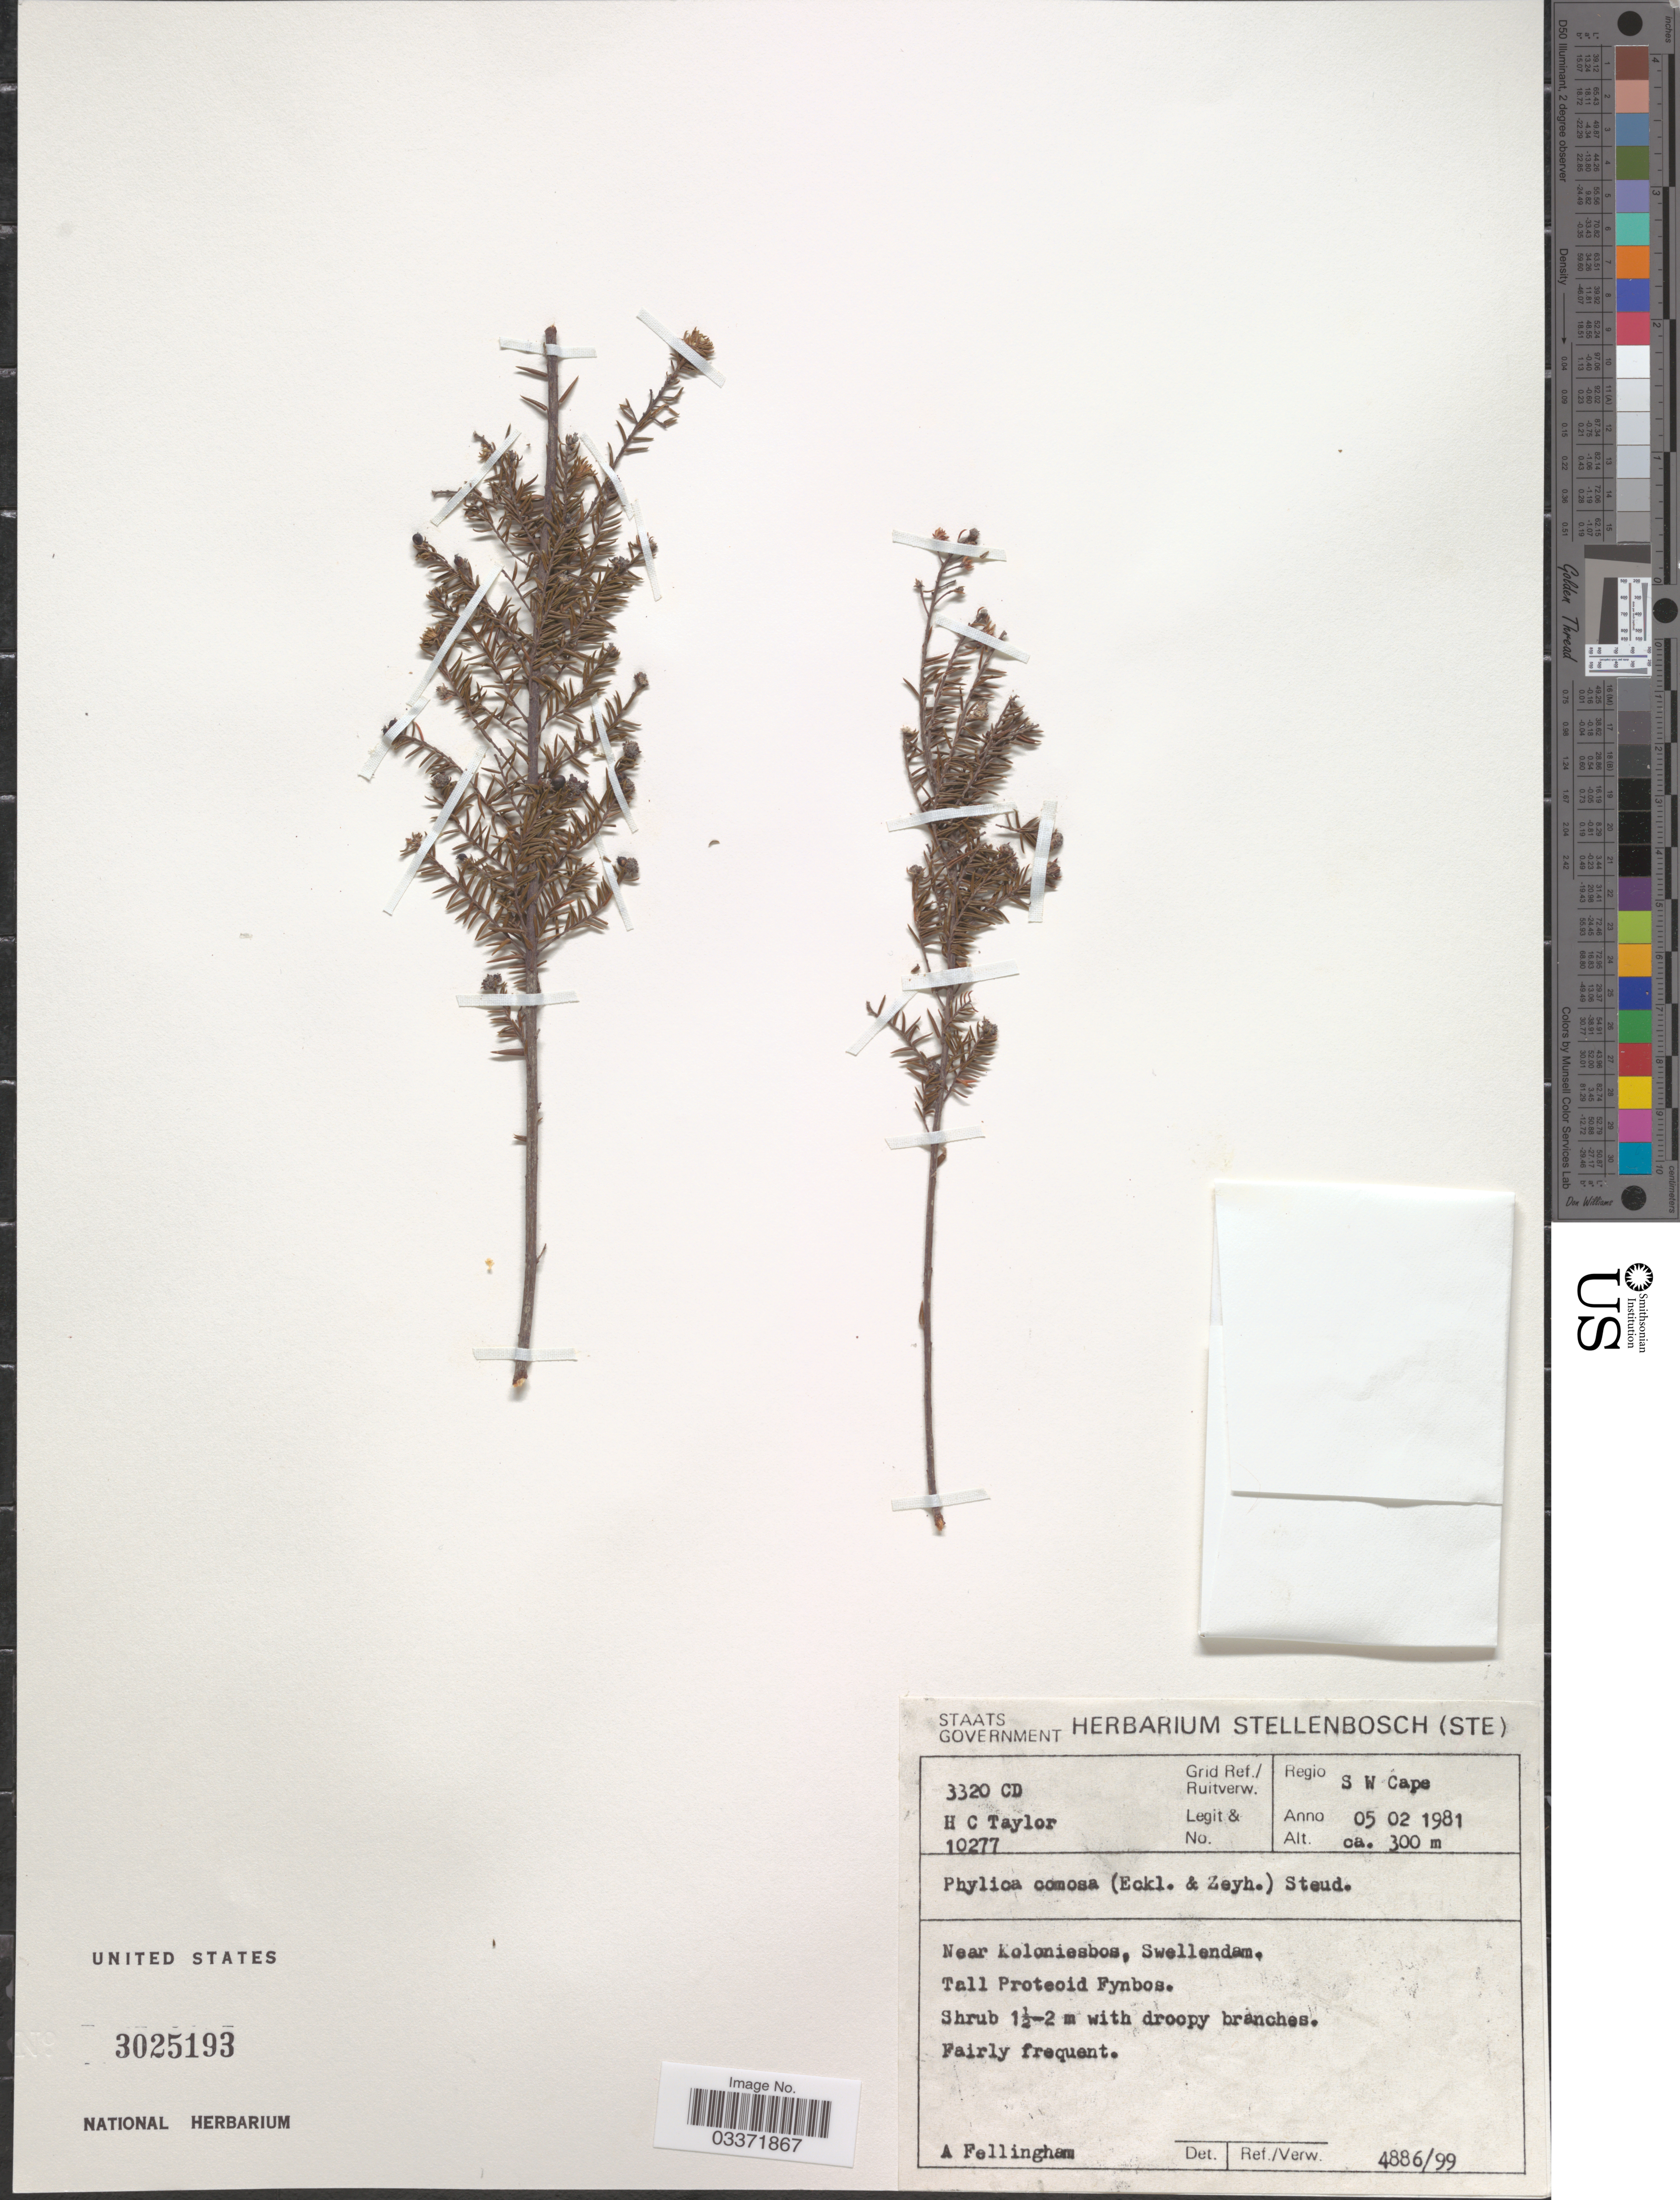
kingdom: Plantae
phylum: Tracheophyta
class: Magnoliopsida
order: Rosales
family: Rhamnaceae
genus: Phylica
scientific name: Phylica comosa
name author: Sond.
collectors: H. Taylor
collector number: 10277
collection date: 1981-02-05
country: South Africa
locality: Grid Ref./Ruitverw. 3320CD, Regio SW Cape, Near Koloniesbos, Swellendam.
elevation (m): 300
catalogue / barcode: US 3025193